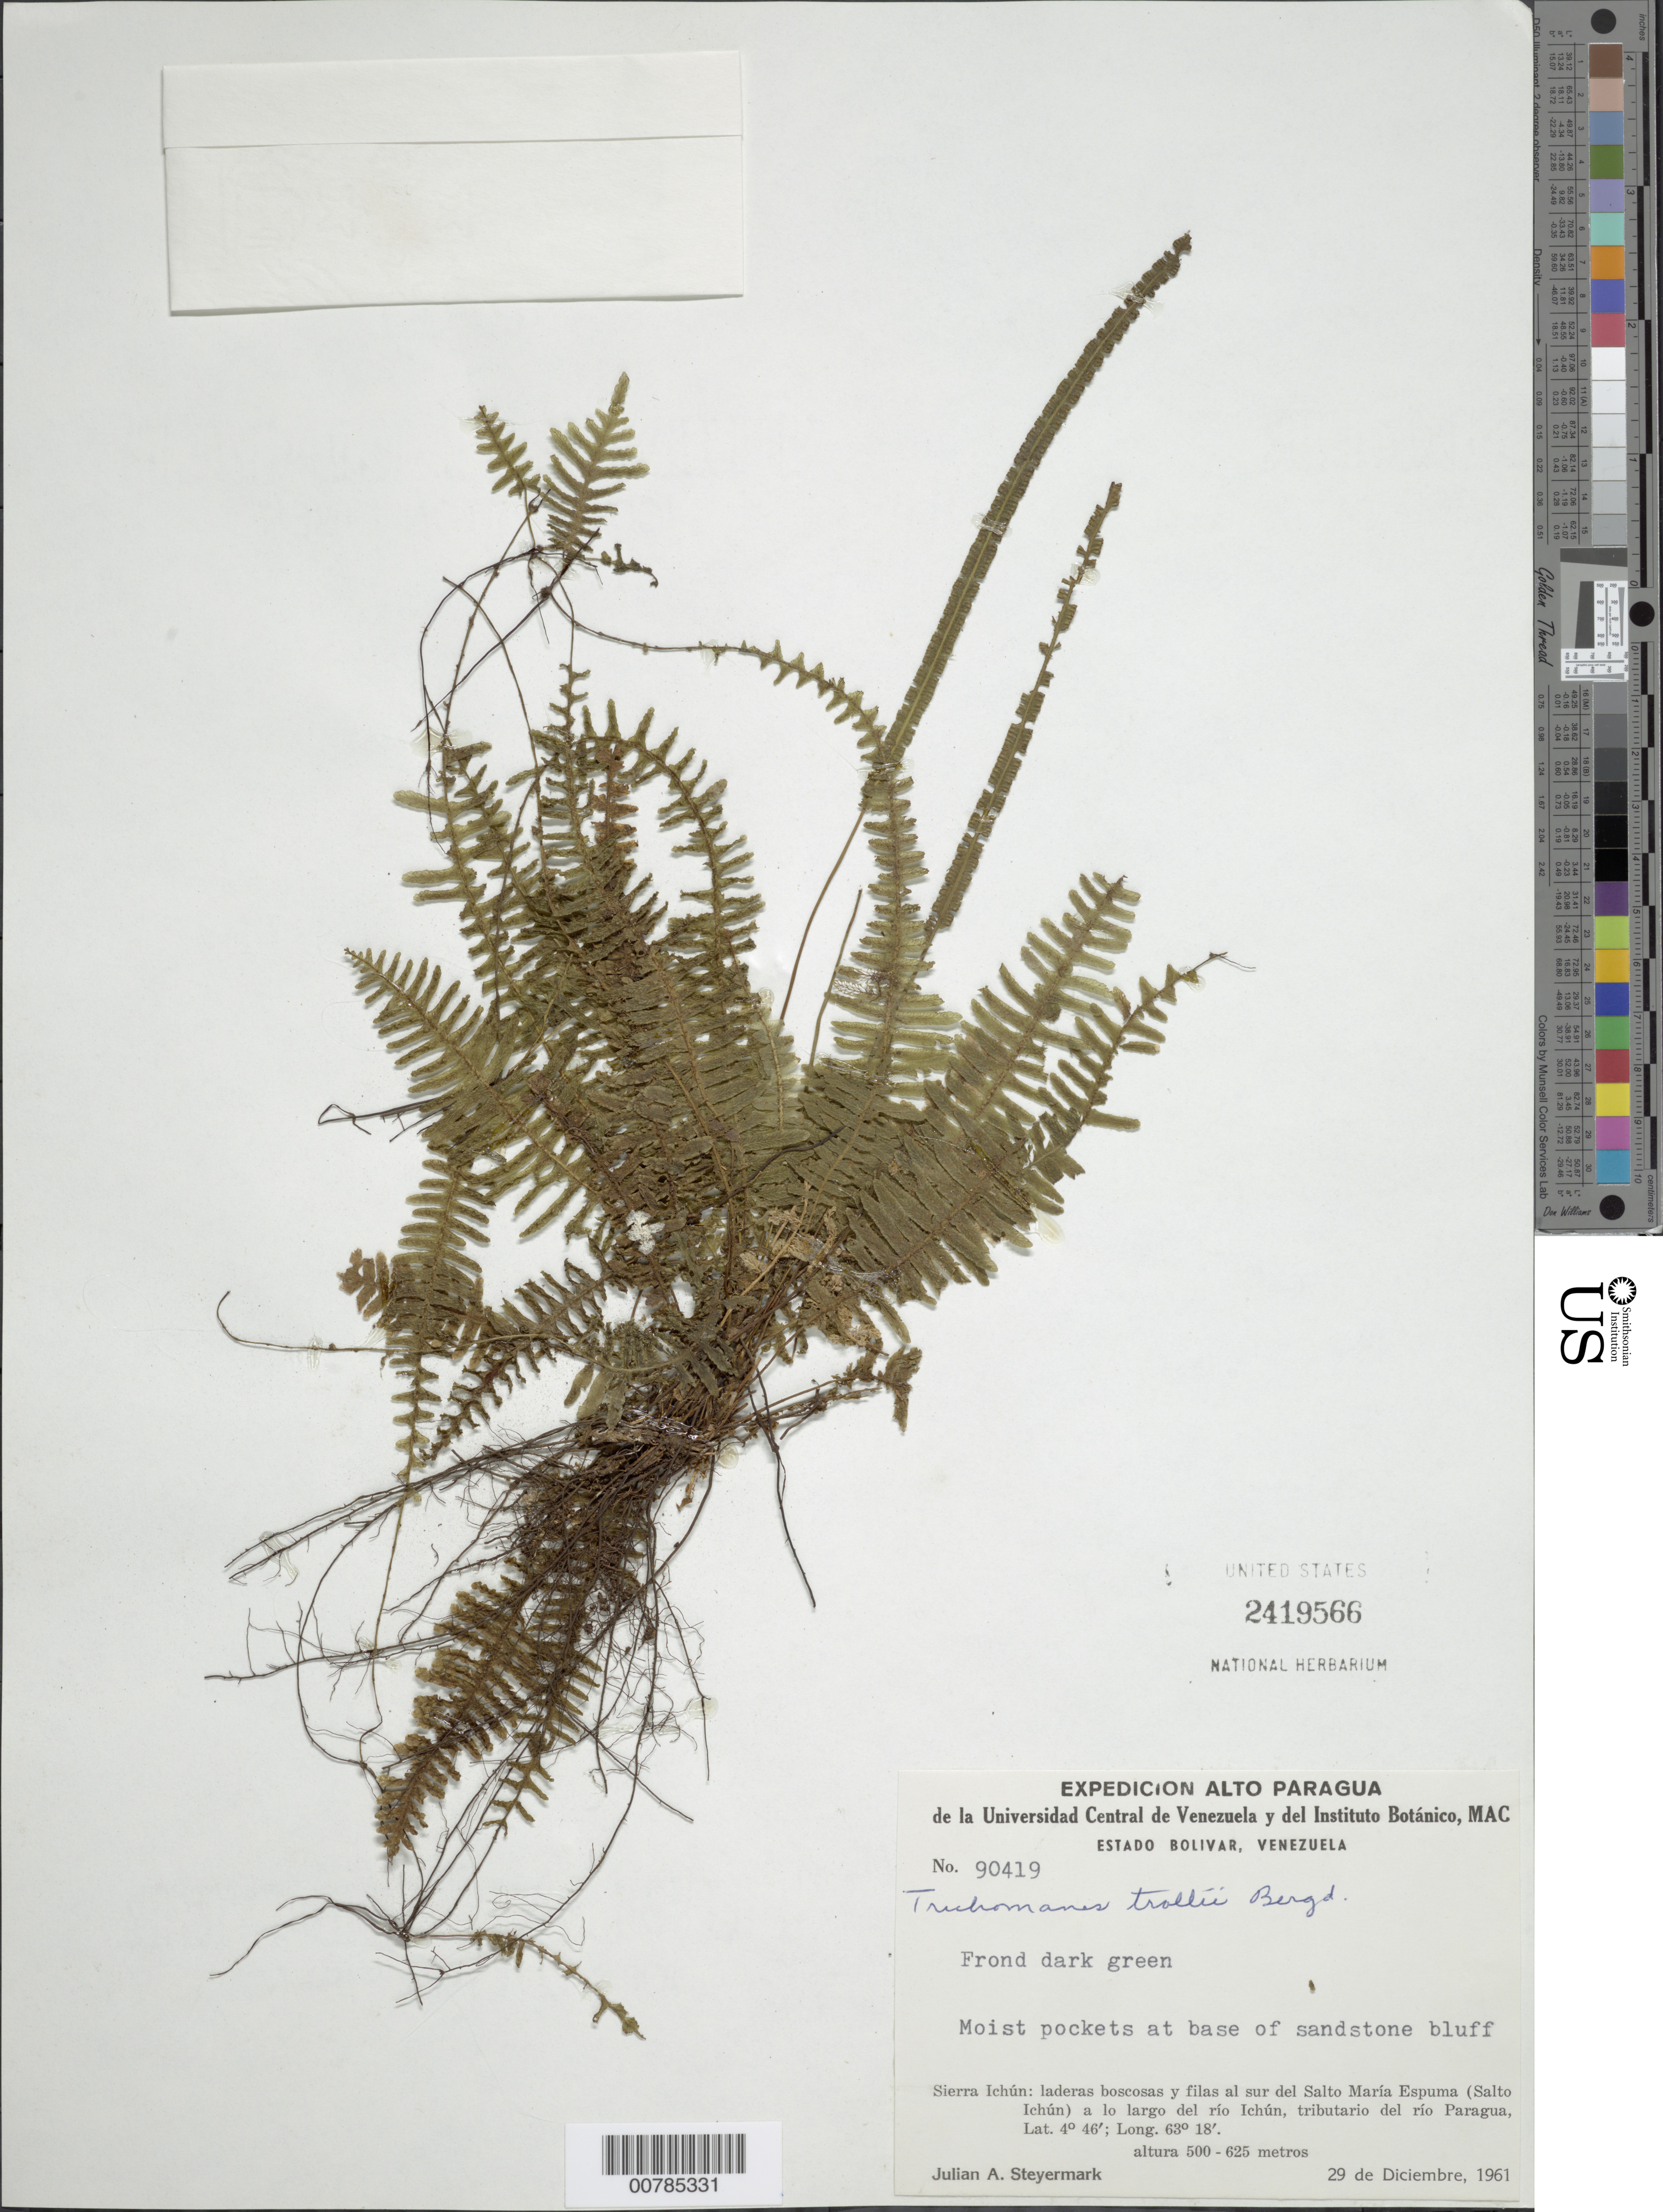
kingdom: Plantae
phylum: Tracheophyta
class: Polypodiopsida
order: Hymenophyllales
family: Hymenophyllaceae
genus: Trichomanes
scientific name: Trichomanes trollii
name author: Bergdolt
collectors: J. Steyermark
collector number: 90419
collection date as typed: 29-Dec-61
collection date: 1961-12-29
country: Venezuela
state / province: Bolívar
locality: Sierra Ichún: Salto María Espuma (Salto Ichún) del Río Ichún (tributary of río Paragua)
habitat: Moist pockets at base of sandstone bluff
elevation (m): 500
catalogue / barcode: US 2419566